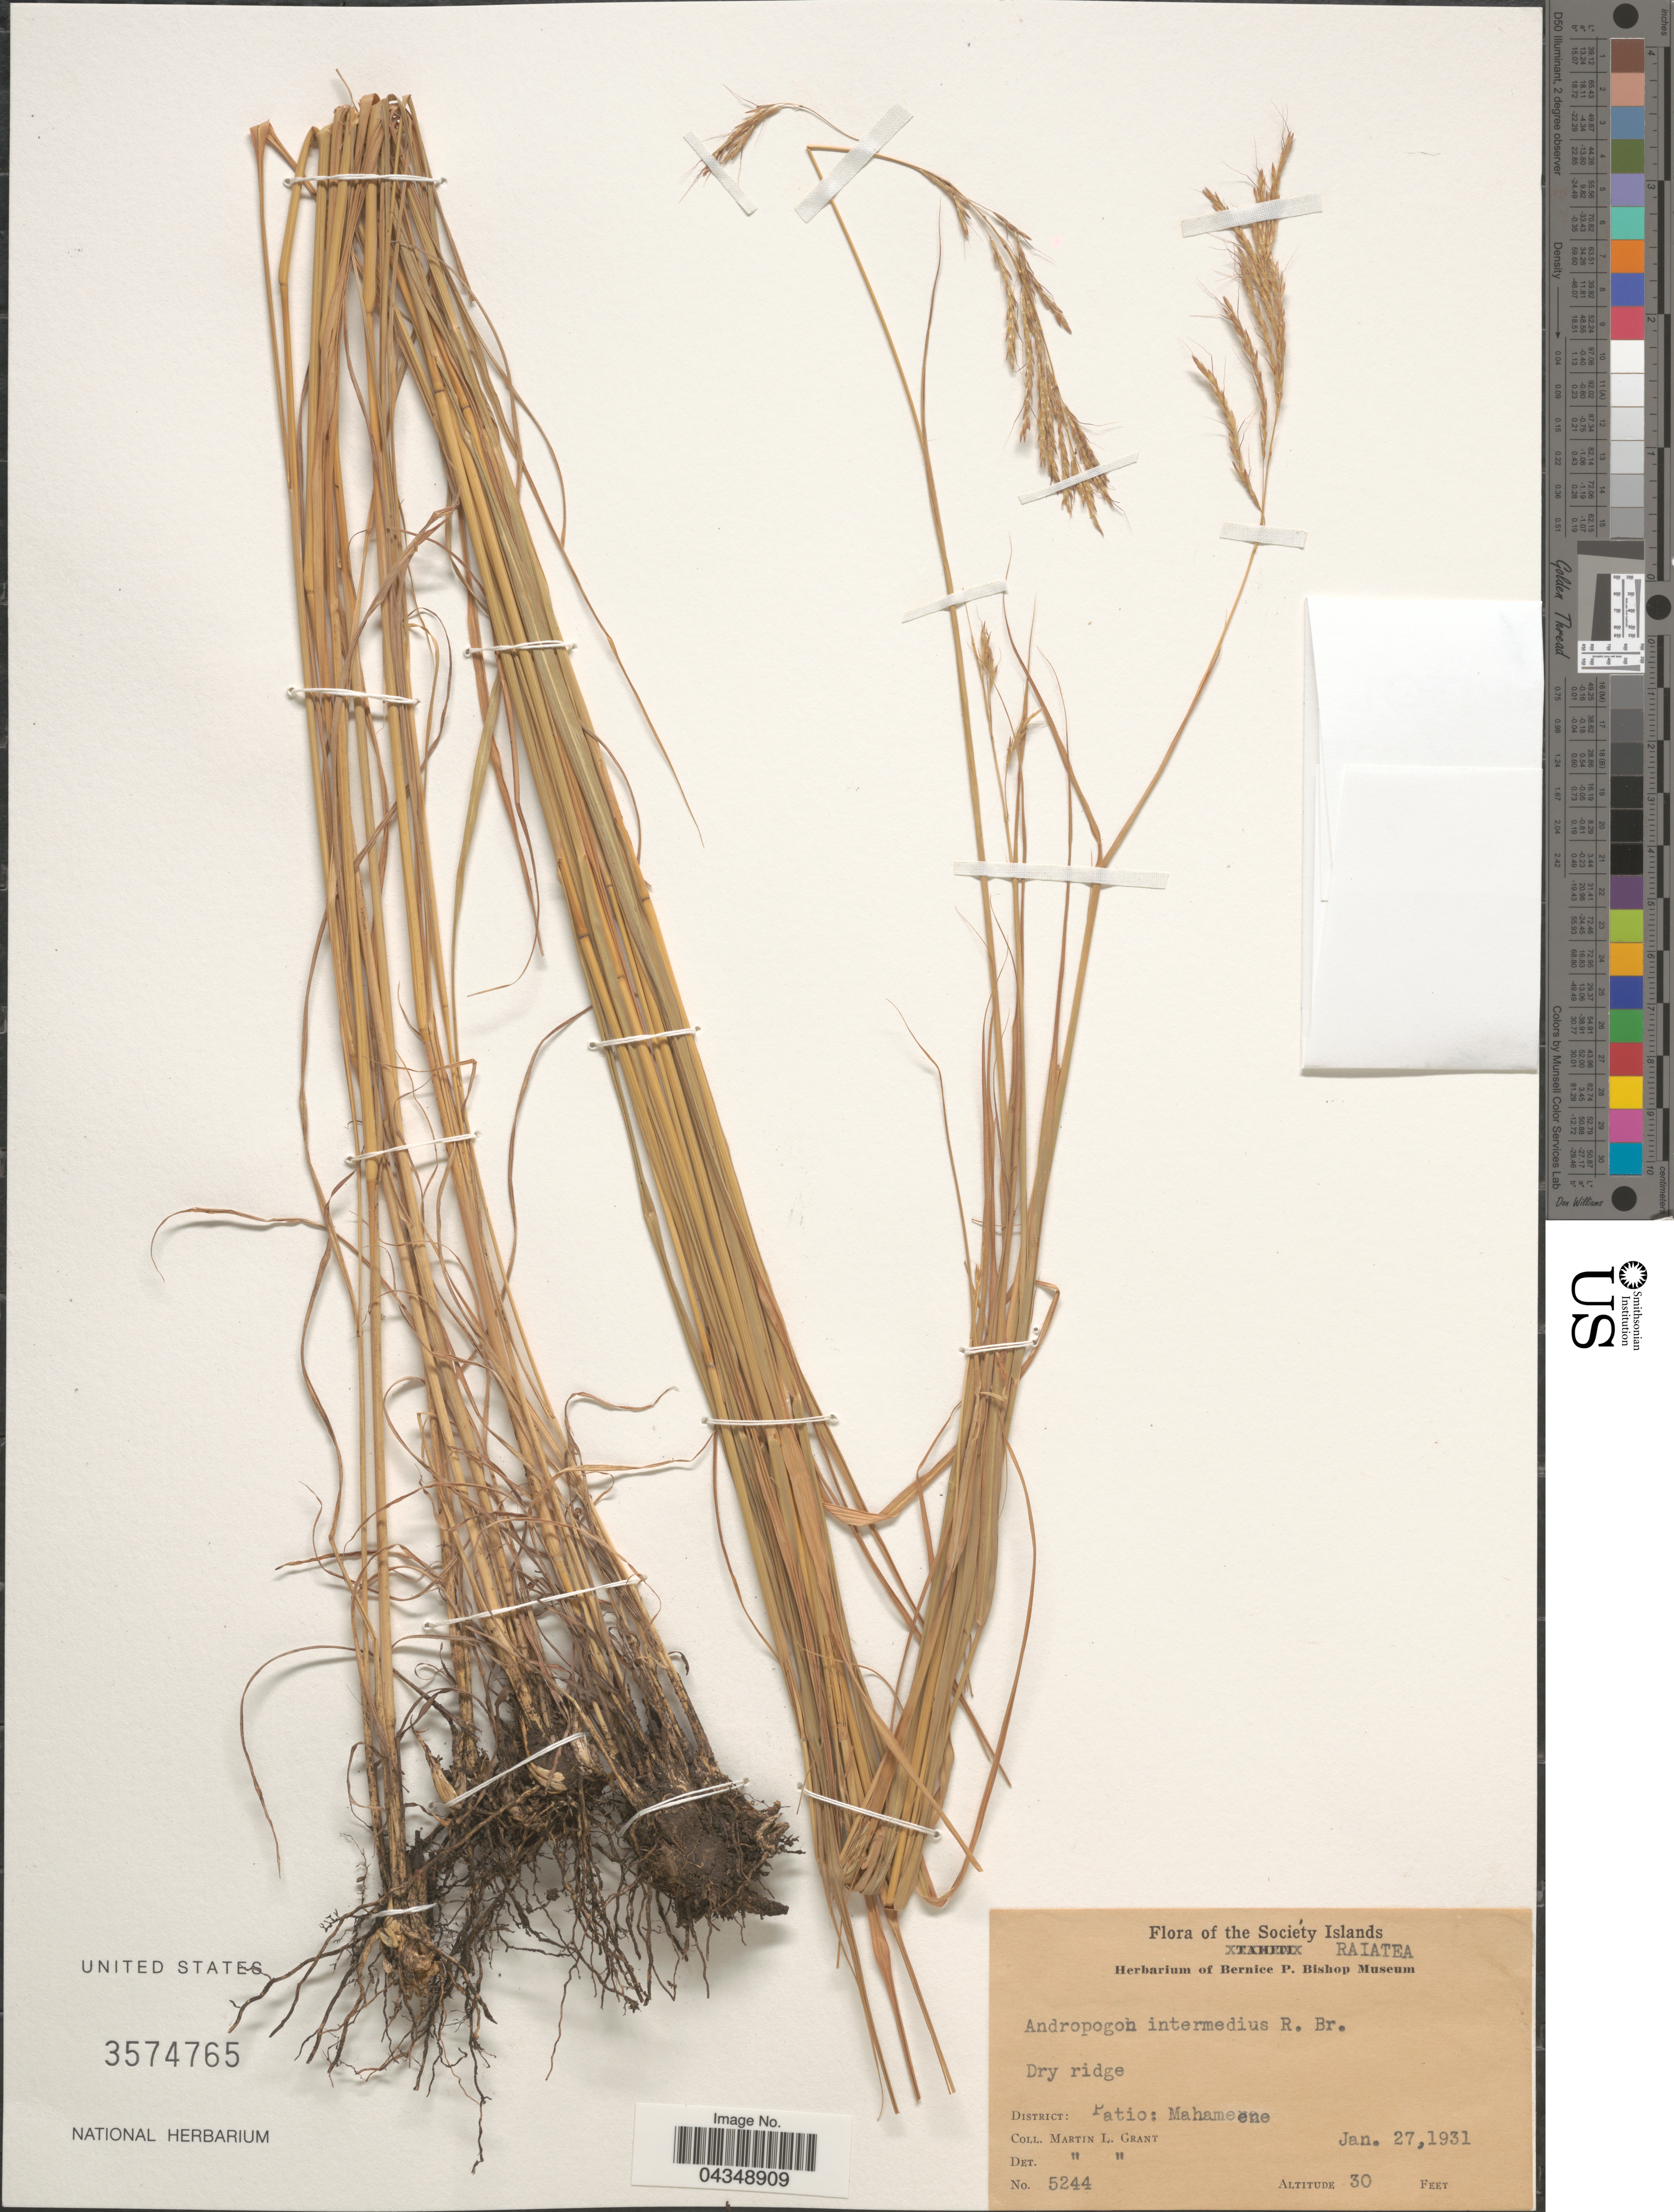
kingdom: Plantae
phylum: Tracheophyta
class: Liliopsida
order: Poales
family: Poaceae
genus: Bothriochloa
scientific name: Bothriochloa bladhii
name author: (Retz.) S.T. Blake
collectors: M. L. Grant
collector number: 5244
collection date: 1931-01-27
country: French Polynesia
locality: The Society Islands. Raiatea. District Patio: Mahameene.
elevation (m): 9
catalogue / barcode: US 3574765